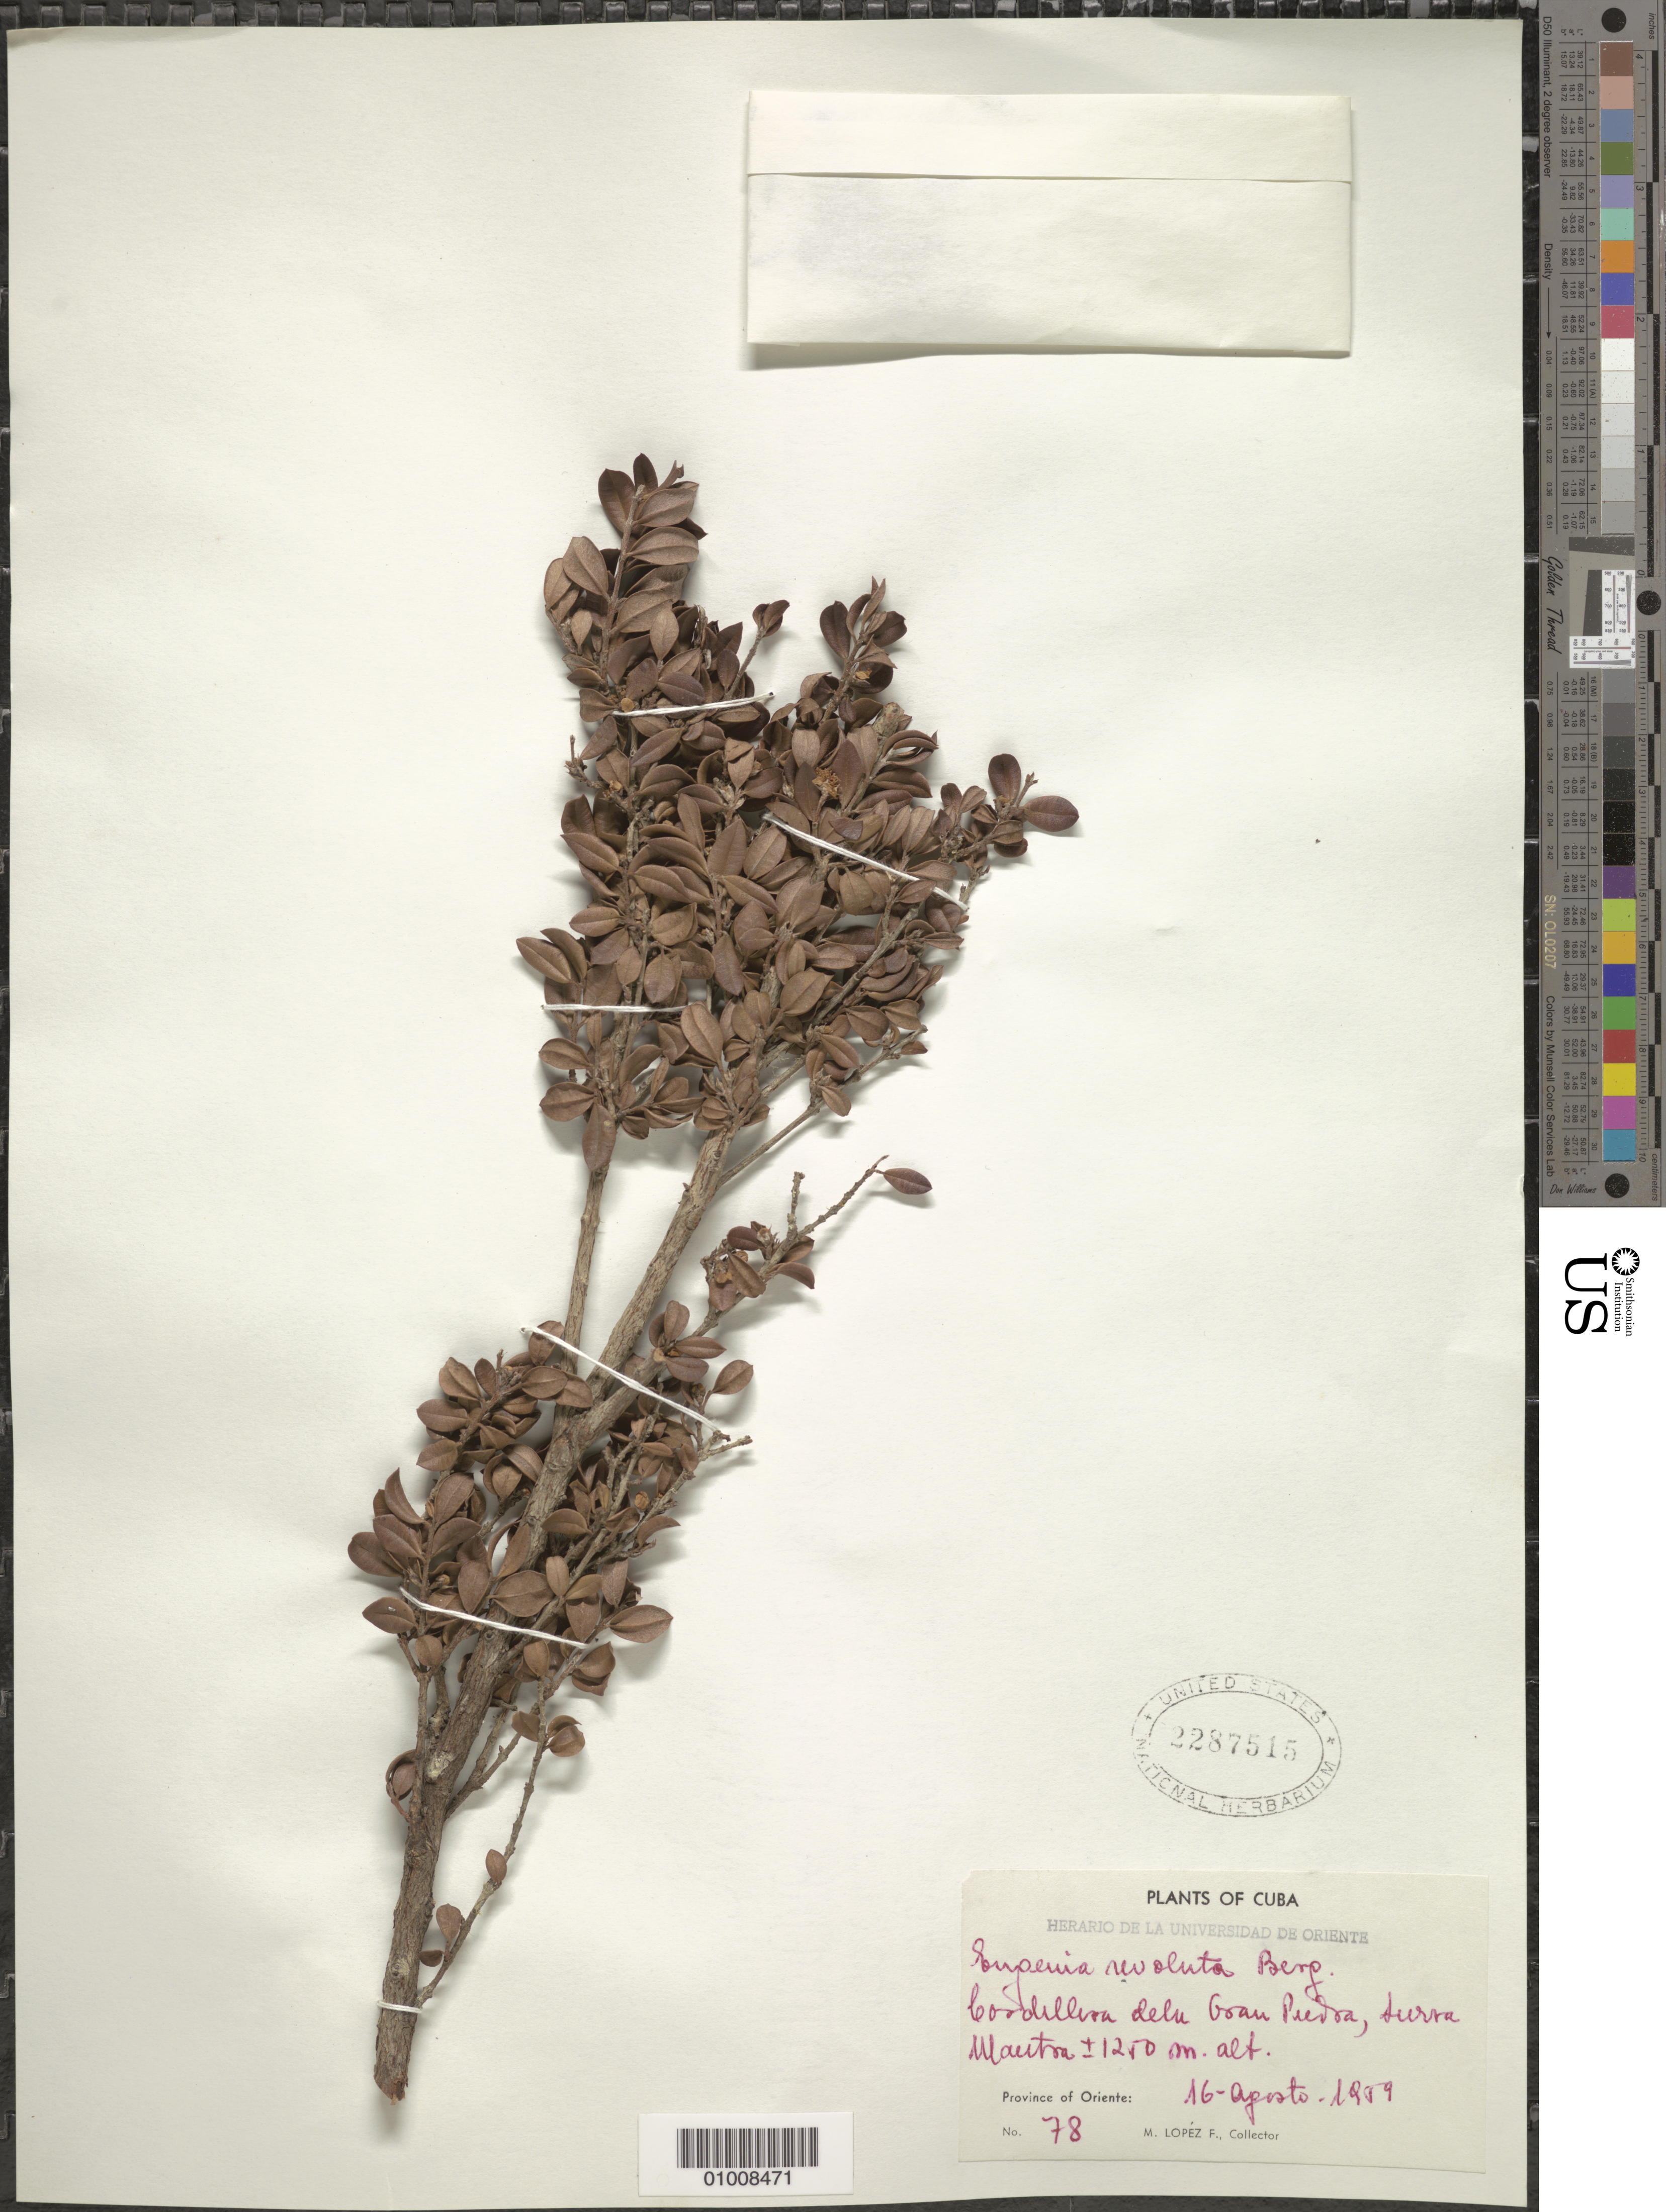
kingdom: Plantae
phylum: Tracheophyta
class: Magnoliopsida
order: Myrtales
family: Myrtaceae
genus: Eugenia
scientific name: Eugenia revoluta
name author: O. Berg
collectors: M. López Figueiras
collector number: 78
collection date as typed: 16 Aug 1959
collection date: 1959-08-16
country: Cuba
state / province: Oriente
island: Cuba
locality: Cordillera de la Gran Piedra, Sierra Maestra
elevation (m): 1250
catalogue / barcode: US 2287515